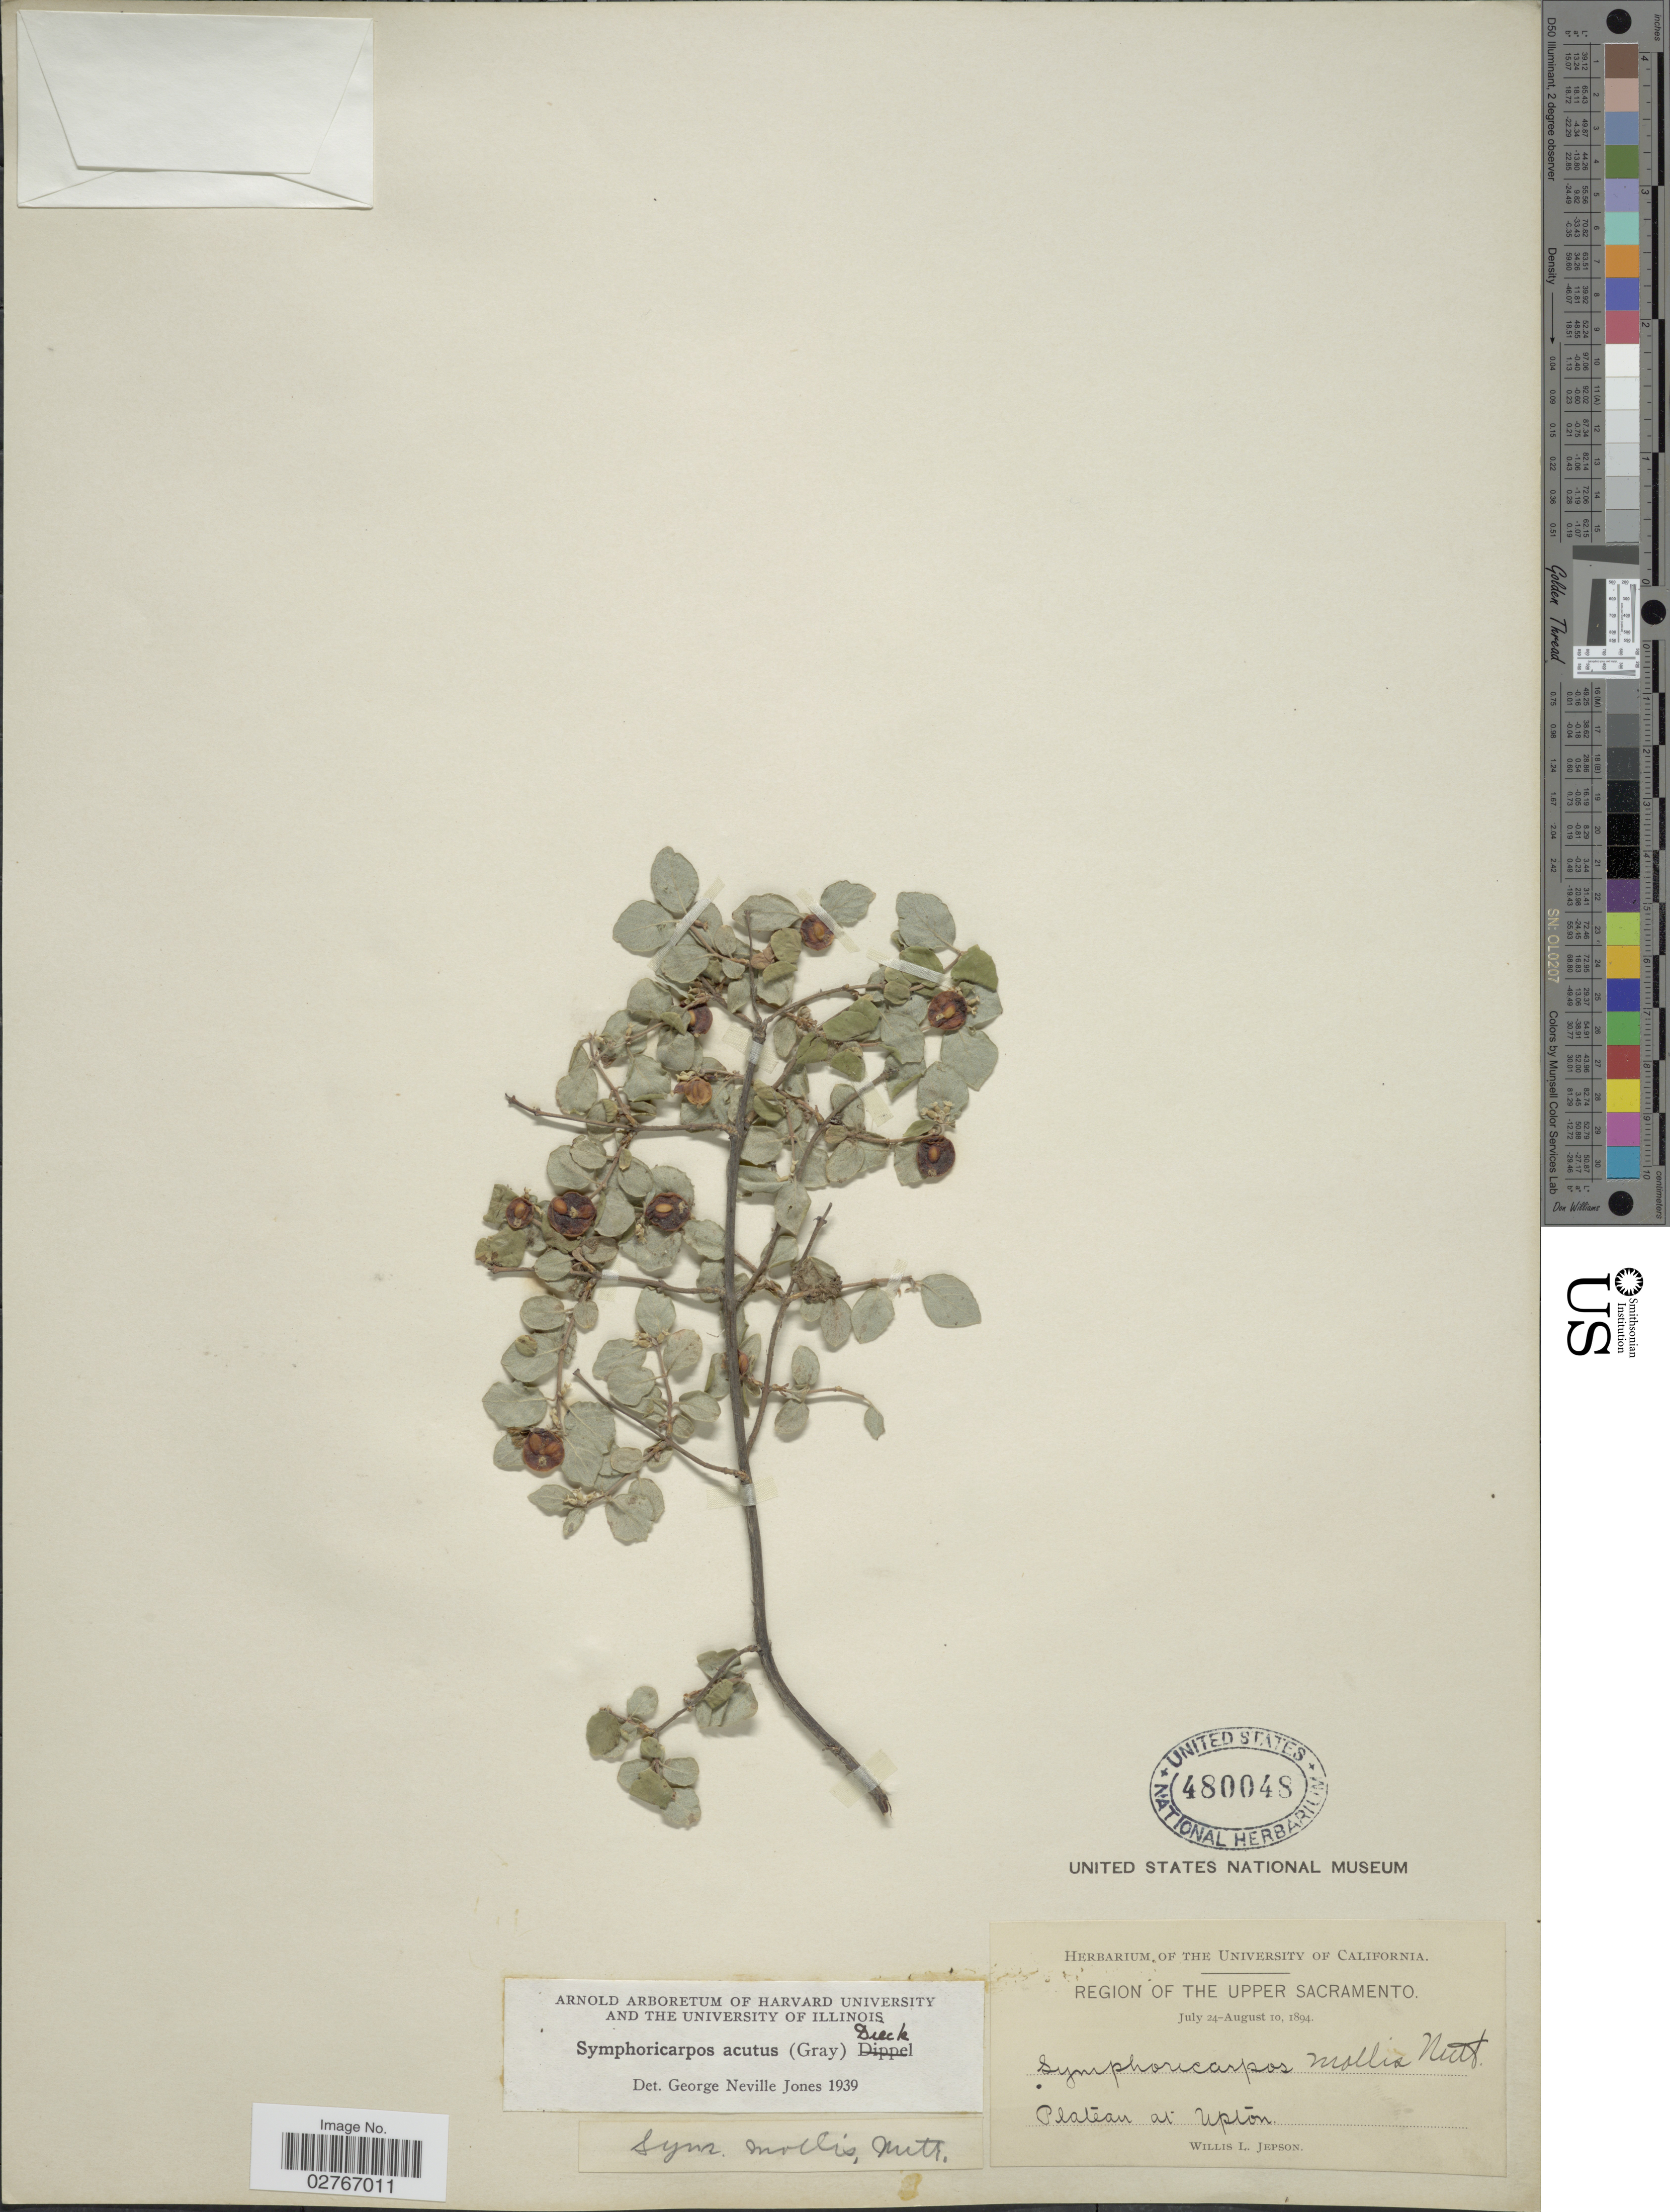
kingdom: Plantae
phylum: Tracheophyta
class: Magnoliopsida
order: Dipsacales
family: Caprifoliaceae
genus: Symphoricarpos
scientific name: Symphoricarpos acutus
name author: (A. Gray) Dieck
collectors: W. L. Jepson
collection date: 1894-07-24/1894-08-10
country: United States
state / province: California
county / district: Sacramento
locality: Region of the Upper Sacramento. Plateau at Upton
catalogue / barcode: US 480048